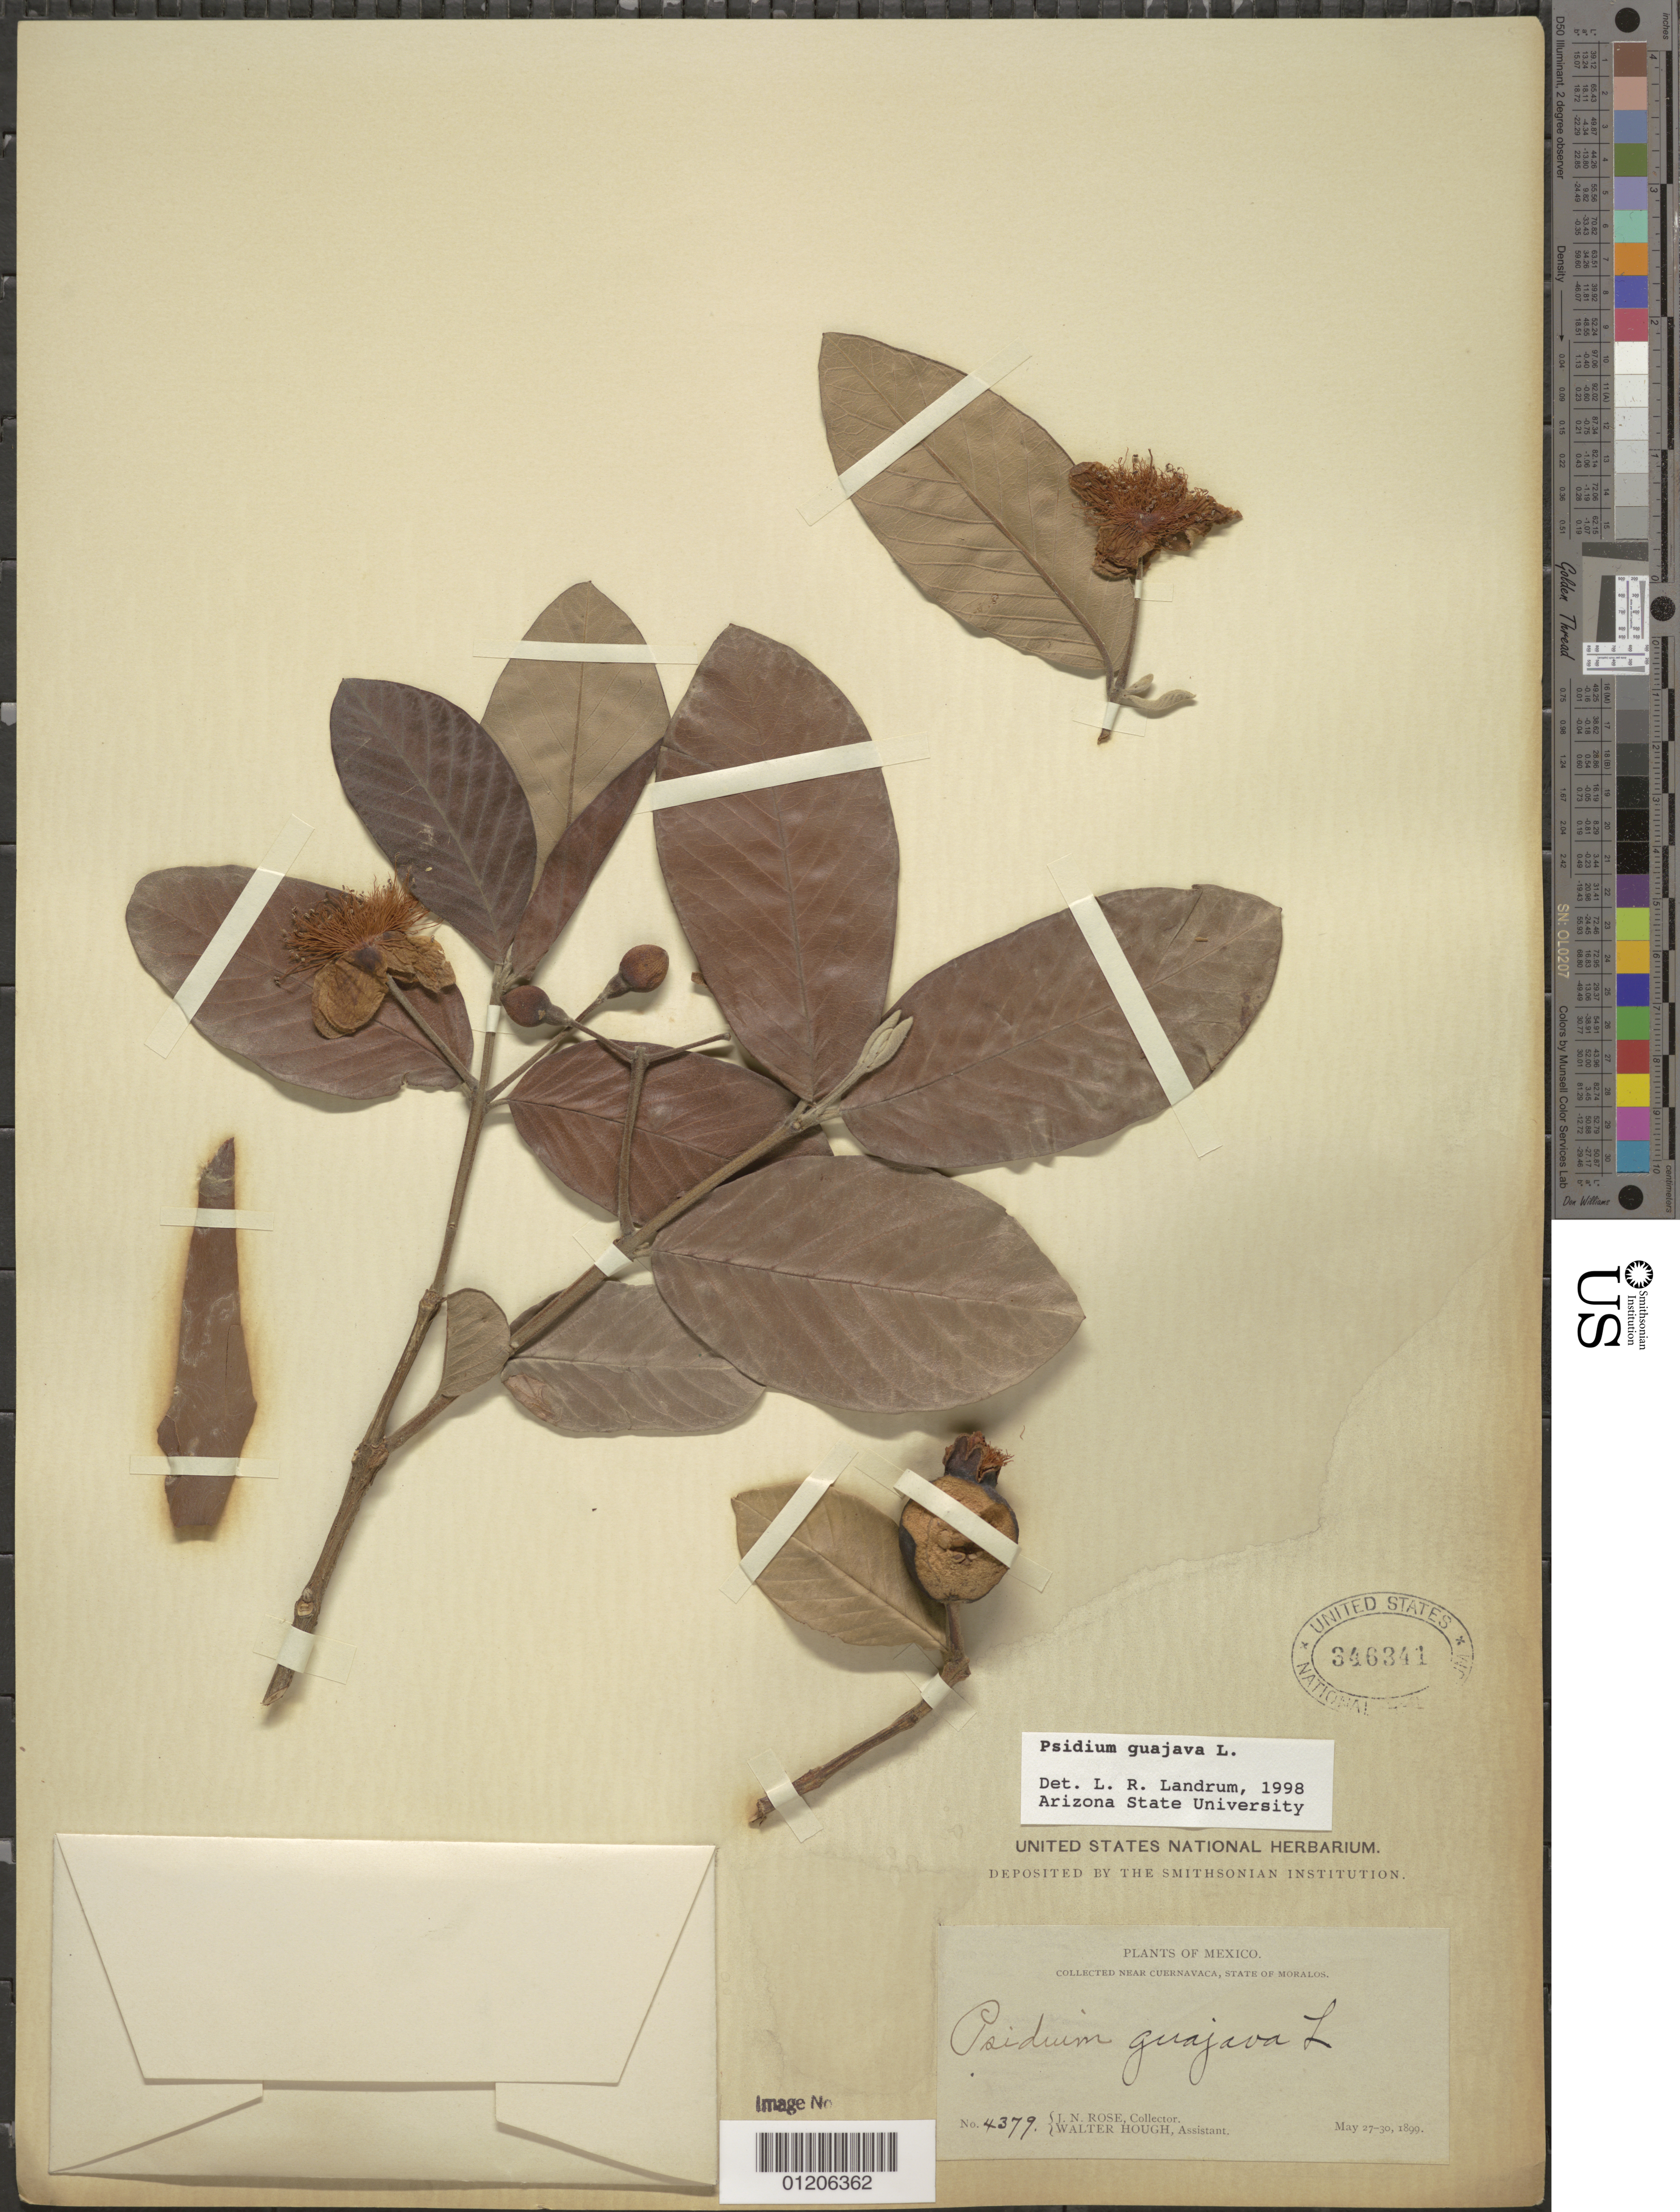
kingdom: Plantae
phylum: Tracheophyta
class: Magnoliopsida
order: Myrtales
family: Myrtaceae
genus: Psidium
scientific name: Psidium guajava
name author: L.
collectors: J. N. Rose & W. Hough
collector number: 4379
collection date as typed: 27 May 1899 to 30 May 1899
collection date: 1899-05-27/1899-05-30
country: Mexico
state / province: Morelos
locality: Near Cuernavacea.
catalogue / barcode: US 346341